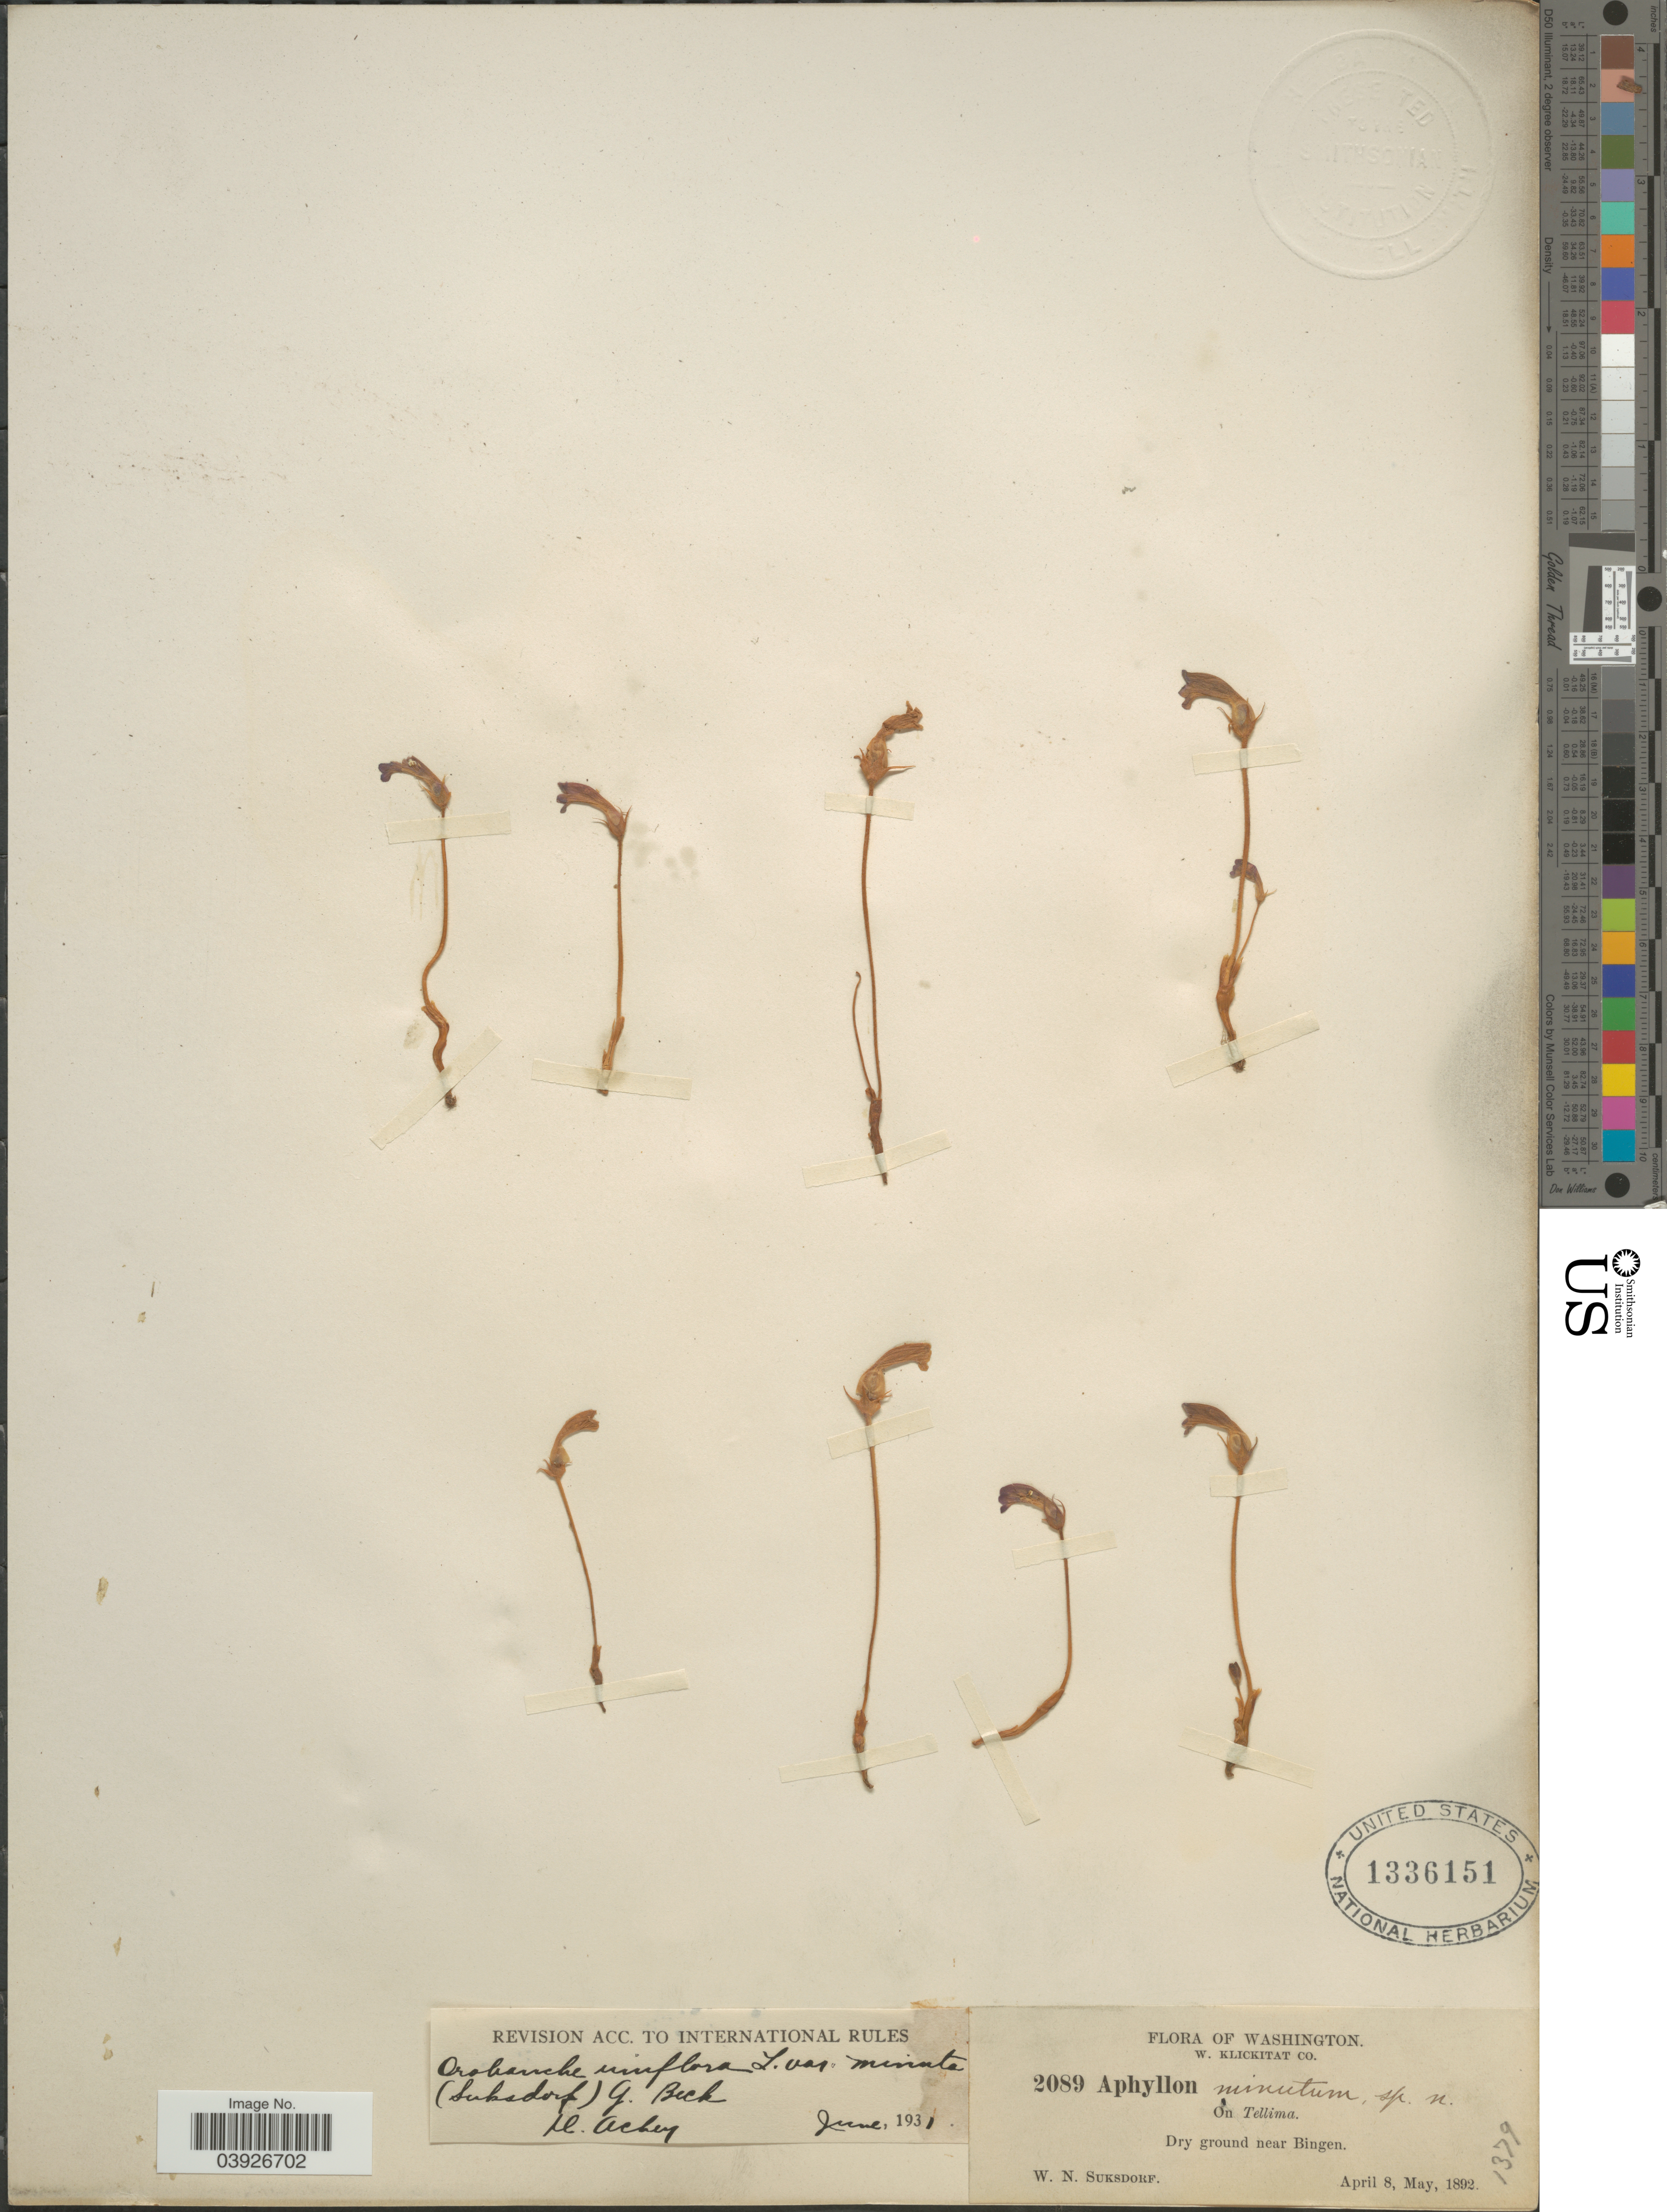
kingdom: Plantae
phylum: Tracheophyta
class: Magnoliopsida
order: Lamiales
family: Orobanchaceae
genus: Aphyllon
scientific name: Aphyllon minutum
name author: Suksd.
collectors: W. N. Suksdorf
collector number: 2089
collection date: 1892-04-08/1892-05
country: United States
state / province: Washington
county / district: Klickitat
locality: W. Klickitat Co. Dry ground near Bingen.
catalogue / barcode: US 1336151